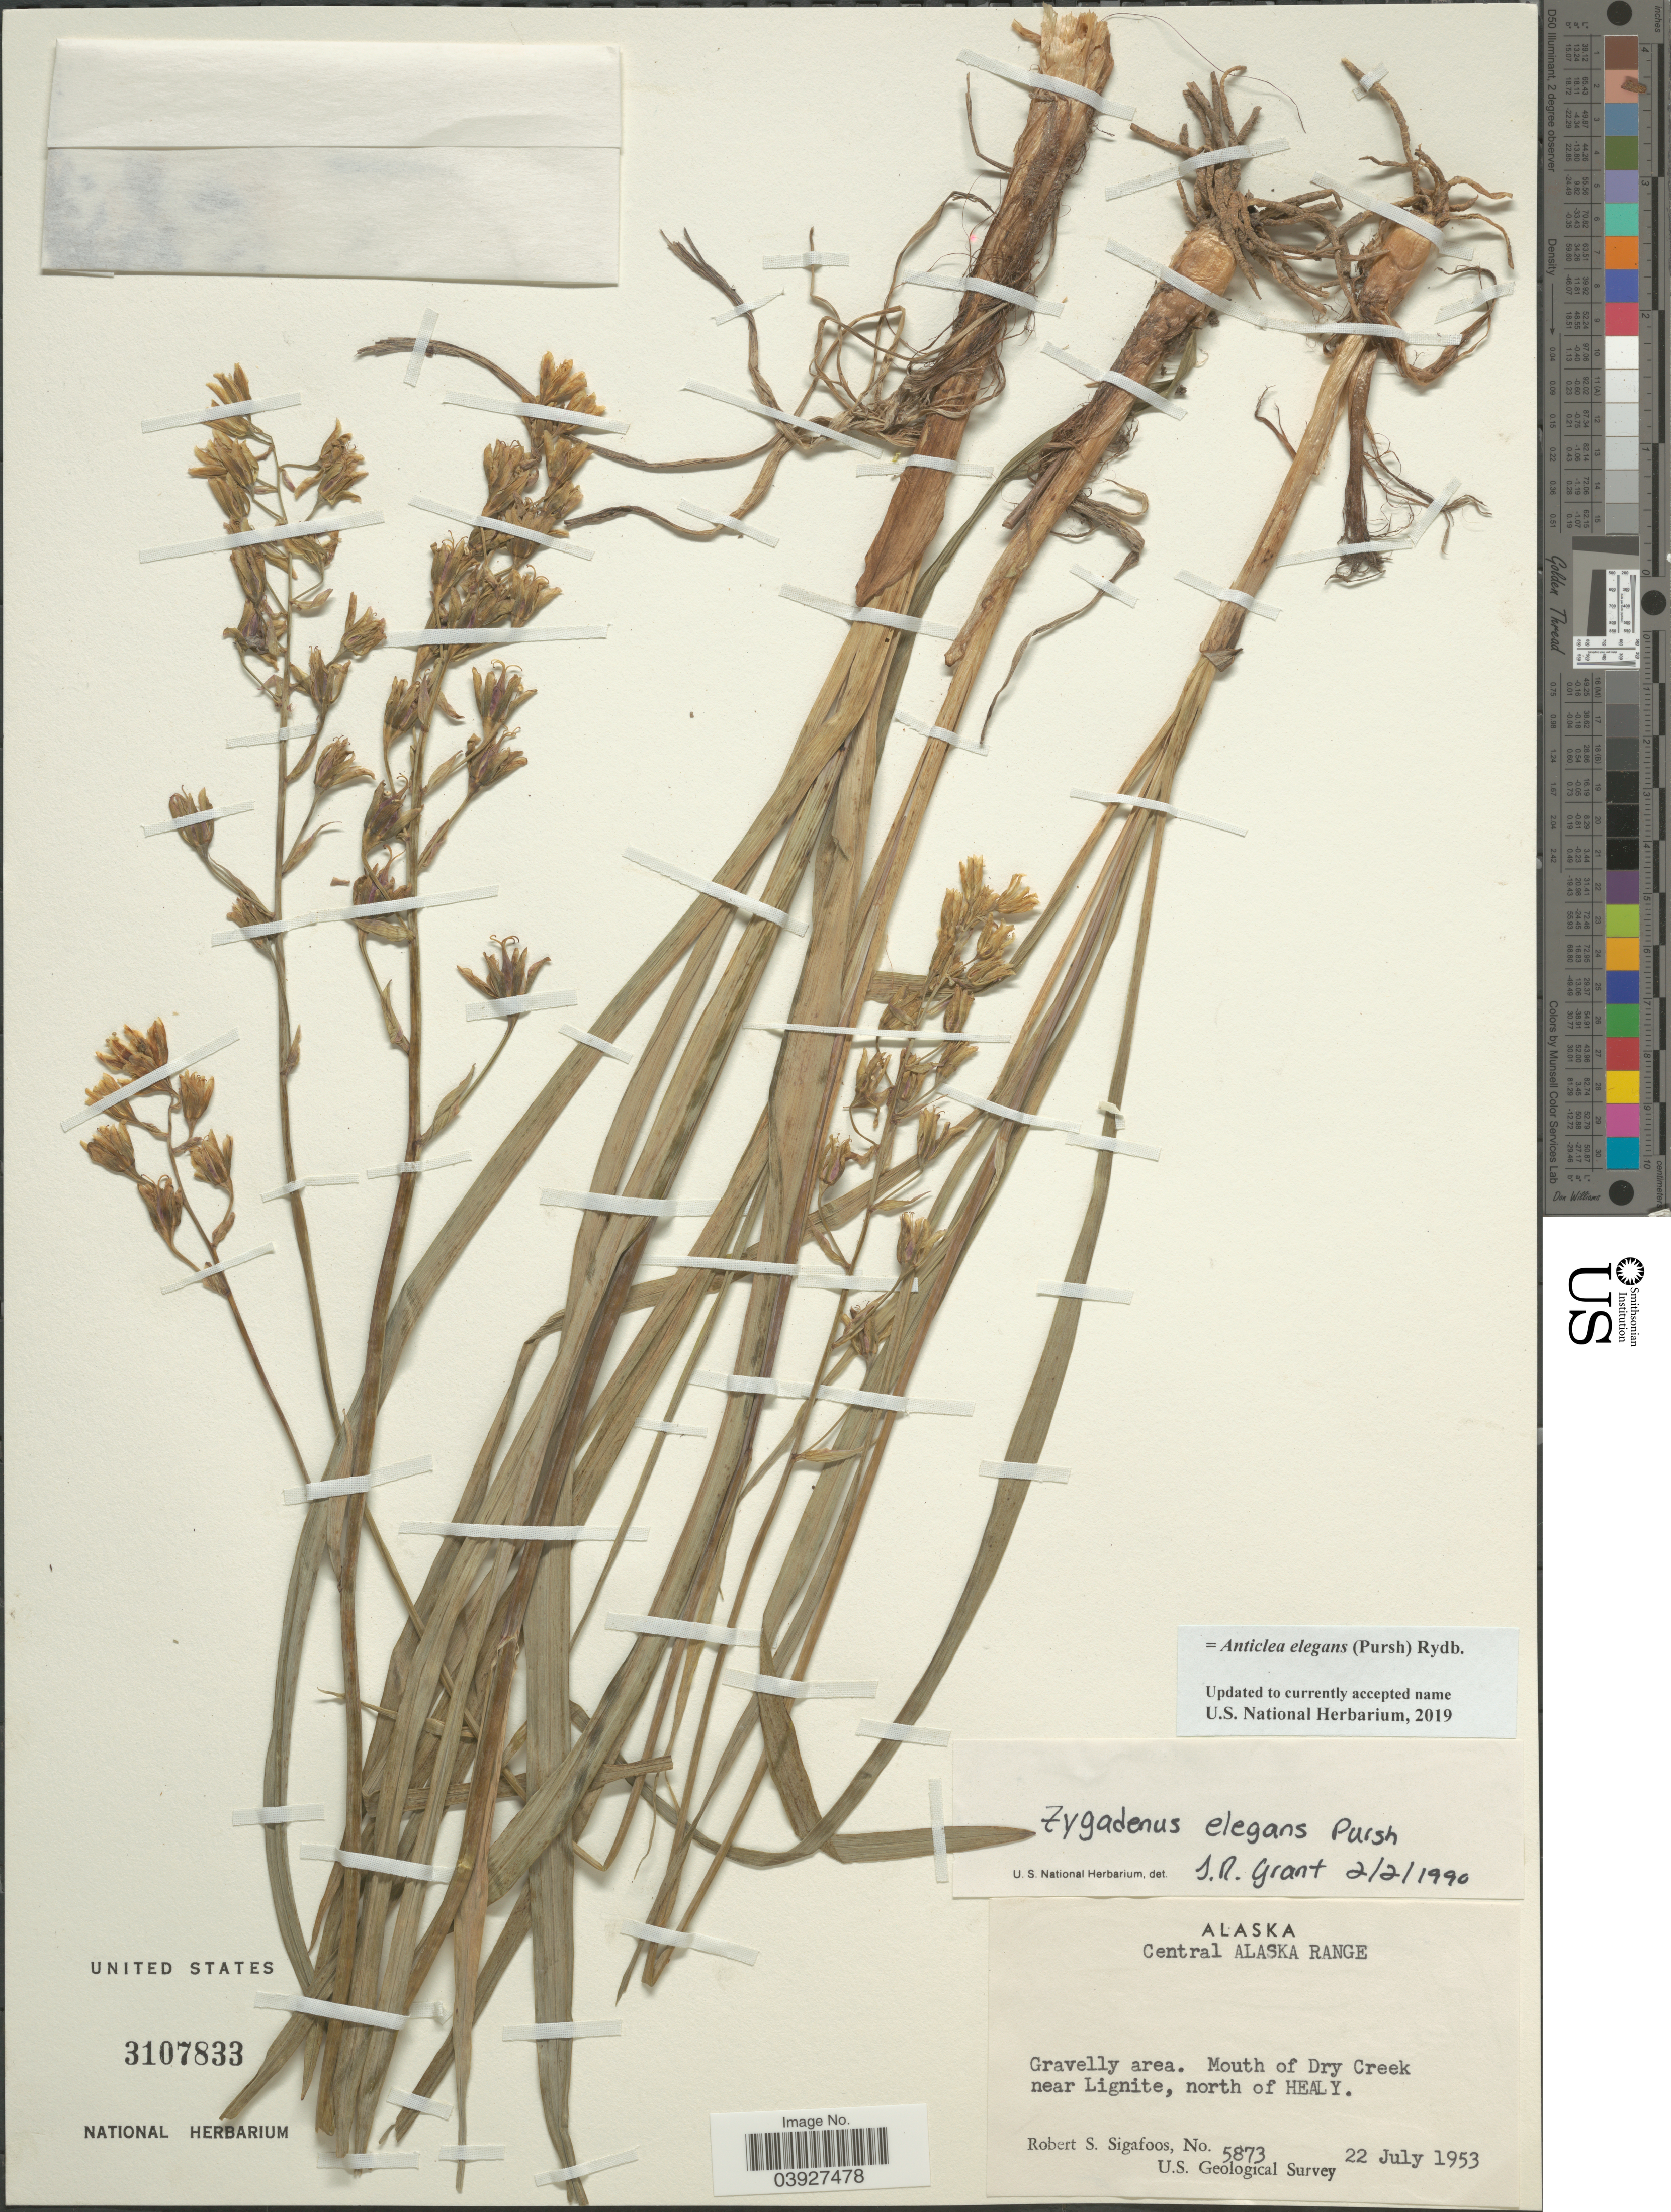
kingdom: Plantae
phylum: Tracheophyta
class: Liliopsida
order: Liliales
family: Melanthiaceae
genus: Anticlea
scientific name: Anticlea elegans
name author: (Pursh) Rydb.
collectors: R. Sigafoos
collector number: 5873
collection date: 1953-07-22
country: United States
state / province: Alaska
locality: Central Alaska Range. Gravelly area. Mouth of Dry Creek near Lignite, north of Healy.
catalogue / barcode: US 3107833